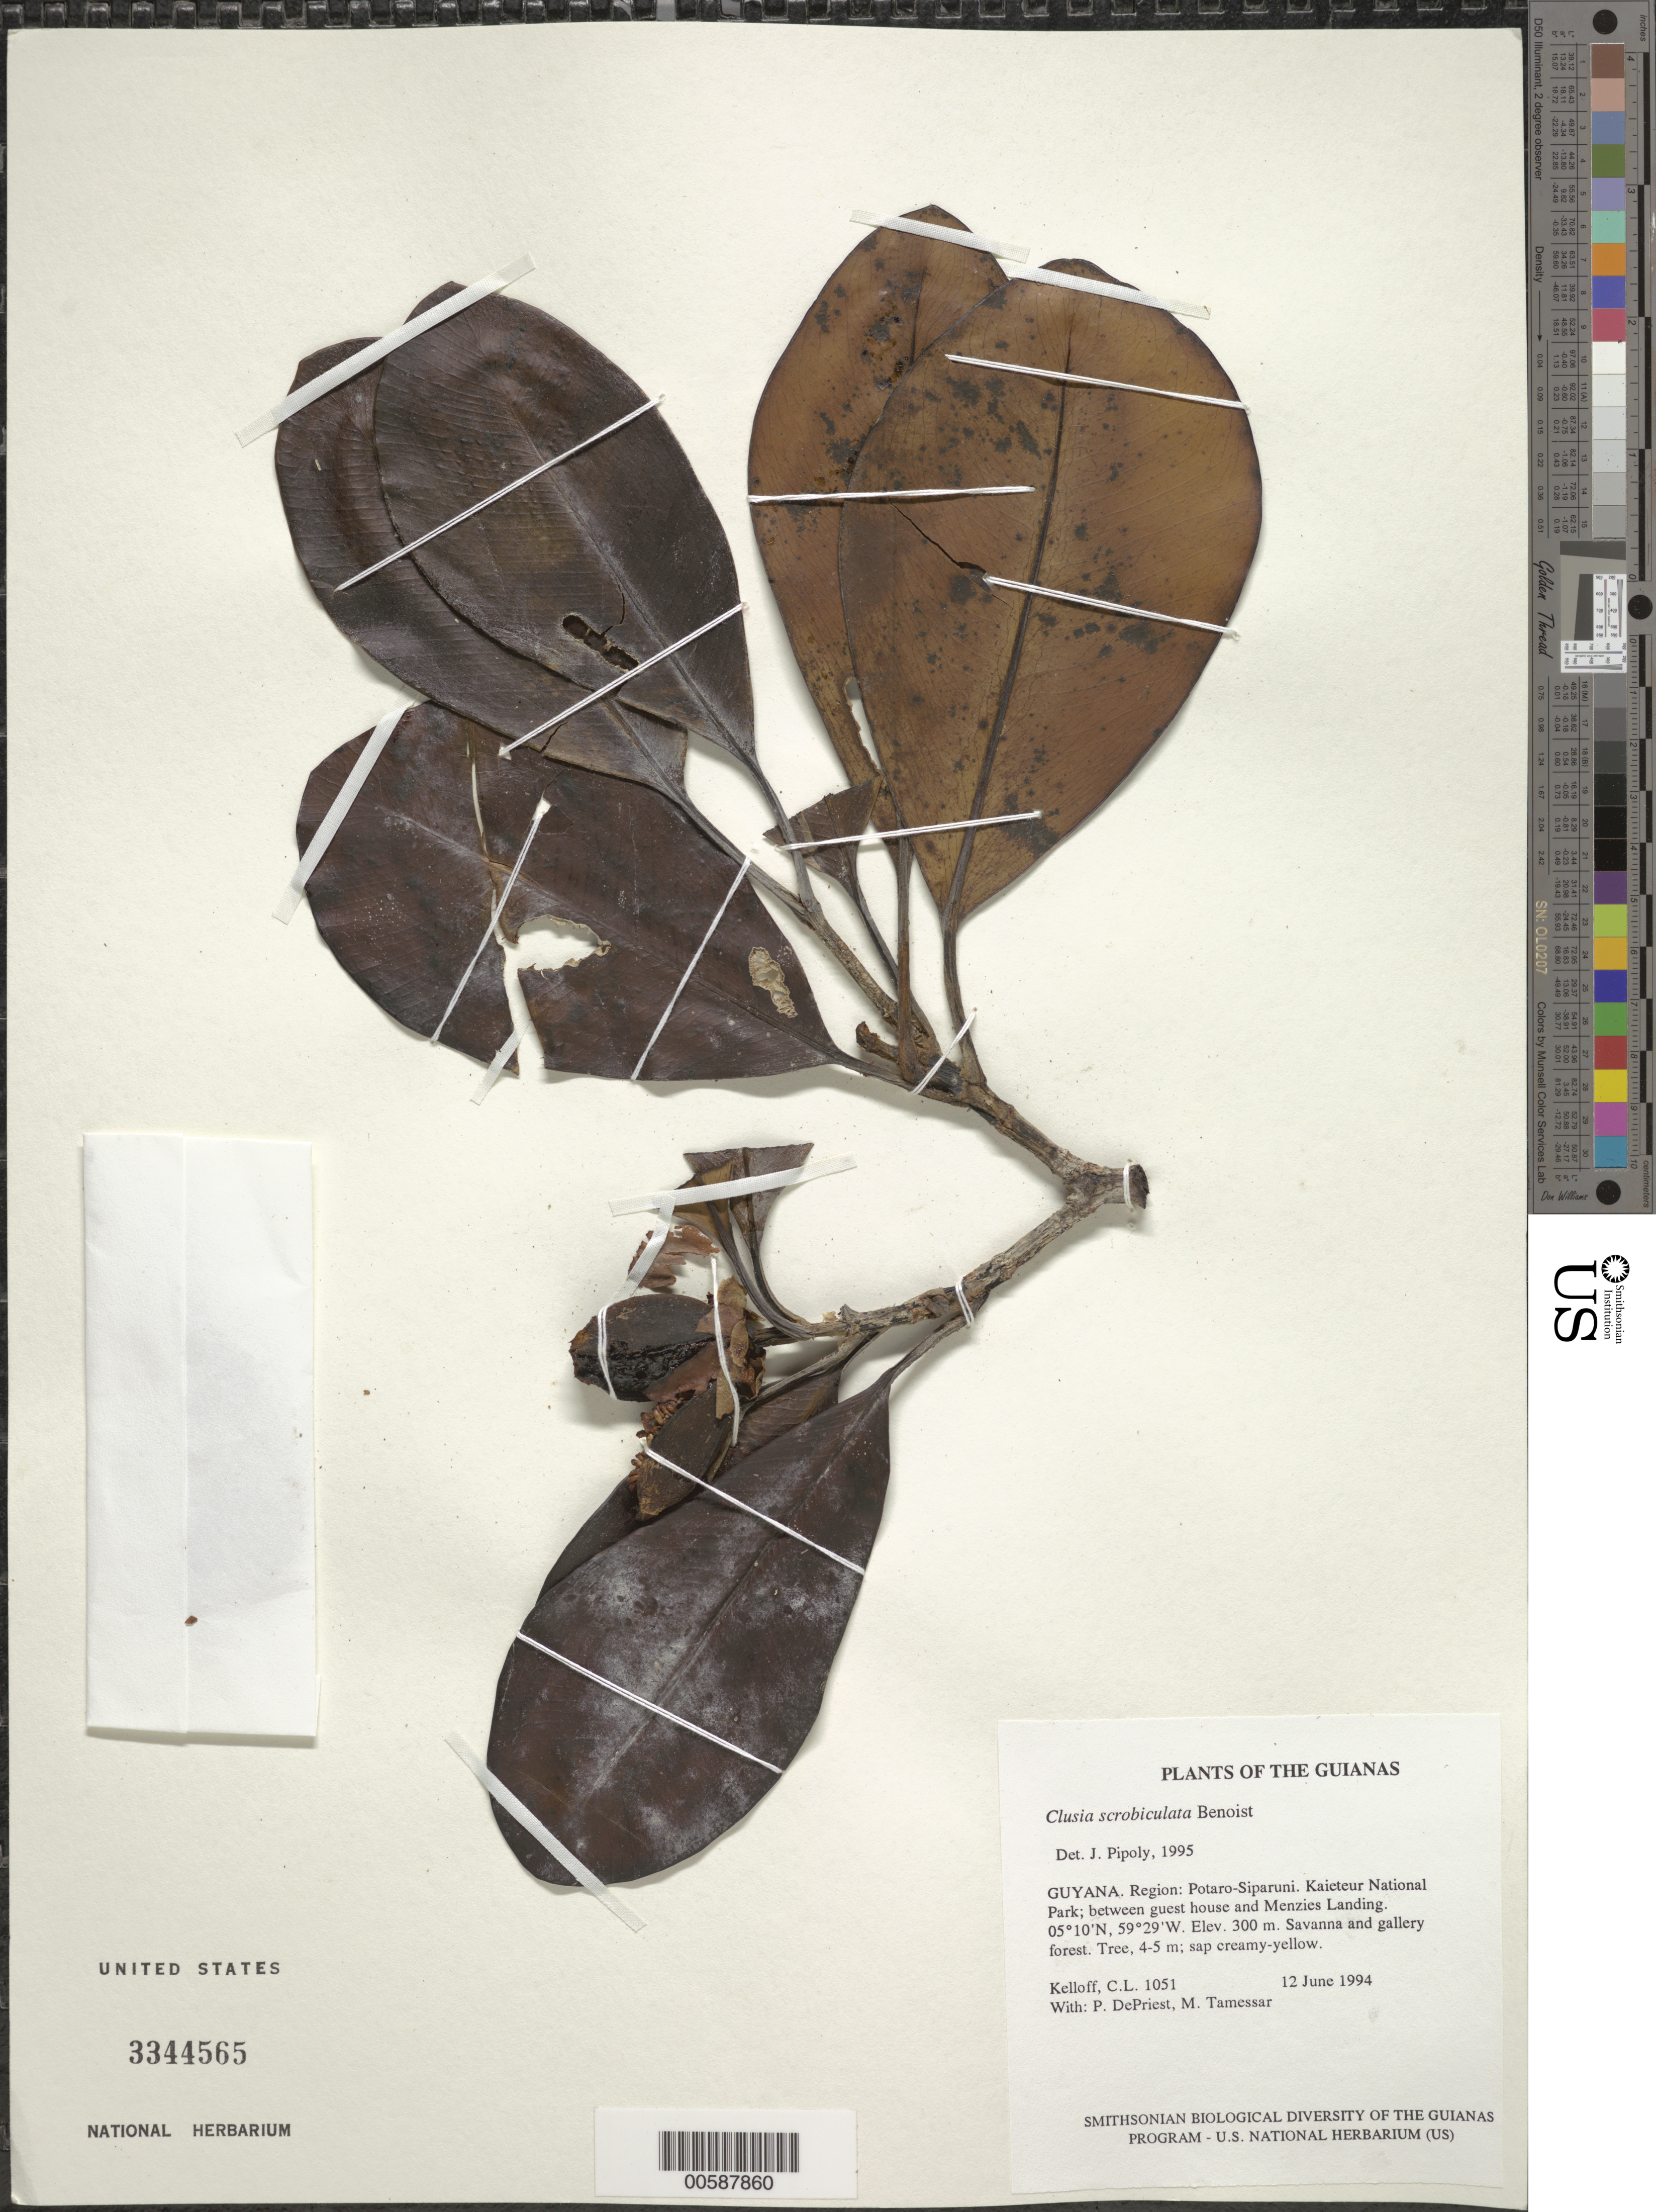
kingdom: Plantae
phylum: Tracheophyta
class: Magnoliopsida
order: Malpighiales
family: Clusiaceae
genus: Clusia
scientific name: Clusia scrobiculata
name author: Benoist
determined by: Pipoly, J. J., III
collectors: C. L. Kelloff, P. DePriest & M. Tamessar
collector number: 1051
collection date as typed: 12 June 1994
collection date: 1994-06-12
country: Guyana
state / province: Potaro-Siparuni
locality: Kaieteur National Park; between guest house and Menzies Landing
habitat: Savanna and gallery forest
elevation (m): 300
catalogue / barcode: US 3344565